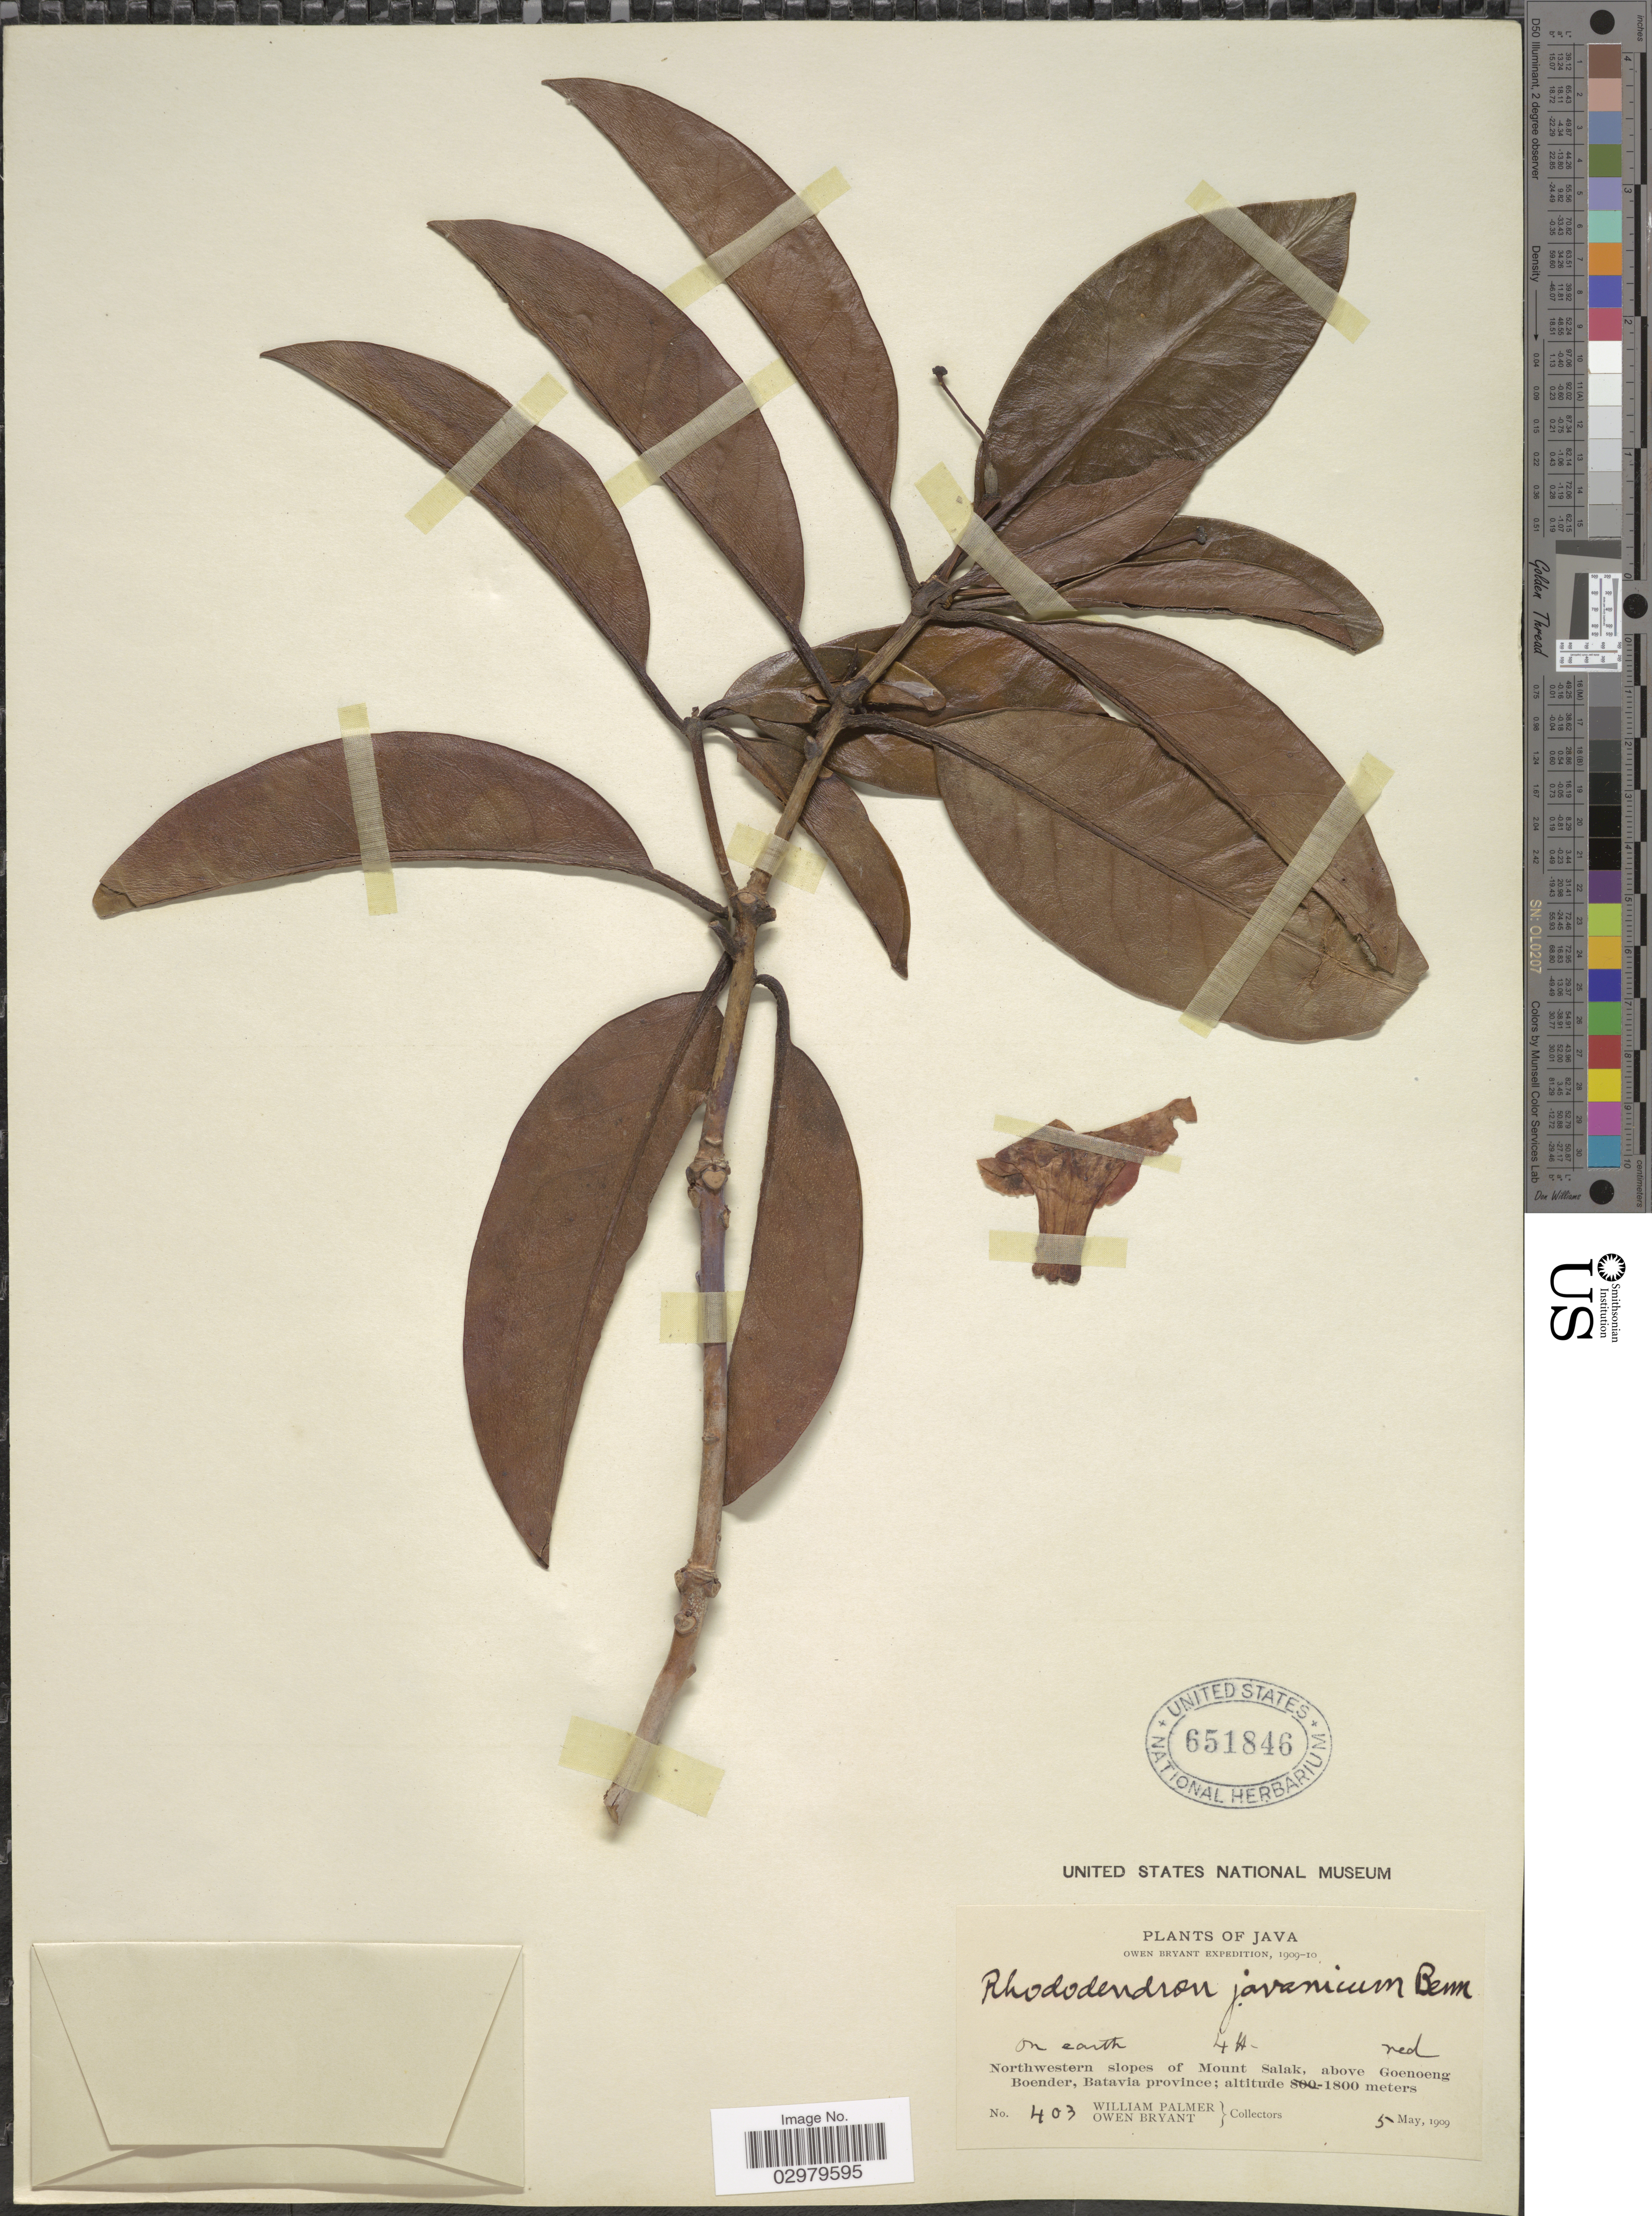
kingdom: Plantae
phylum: Tracheophyta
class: Magnoliopsida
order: Ericales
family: Ericaceae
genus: Rhododendron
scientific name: Rhododendron javanicum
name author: Benn.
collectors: W. Palmer & O. Bryant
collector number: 403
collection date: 1909-05-05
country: Indonesia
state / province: Java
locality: Northwestern slopes of Mount Salak, above Goenoeng Boender, Batavia province.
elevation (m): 1800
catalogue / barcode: US 651846